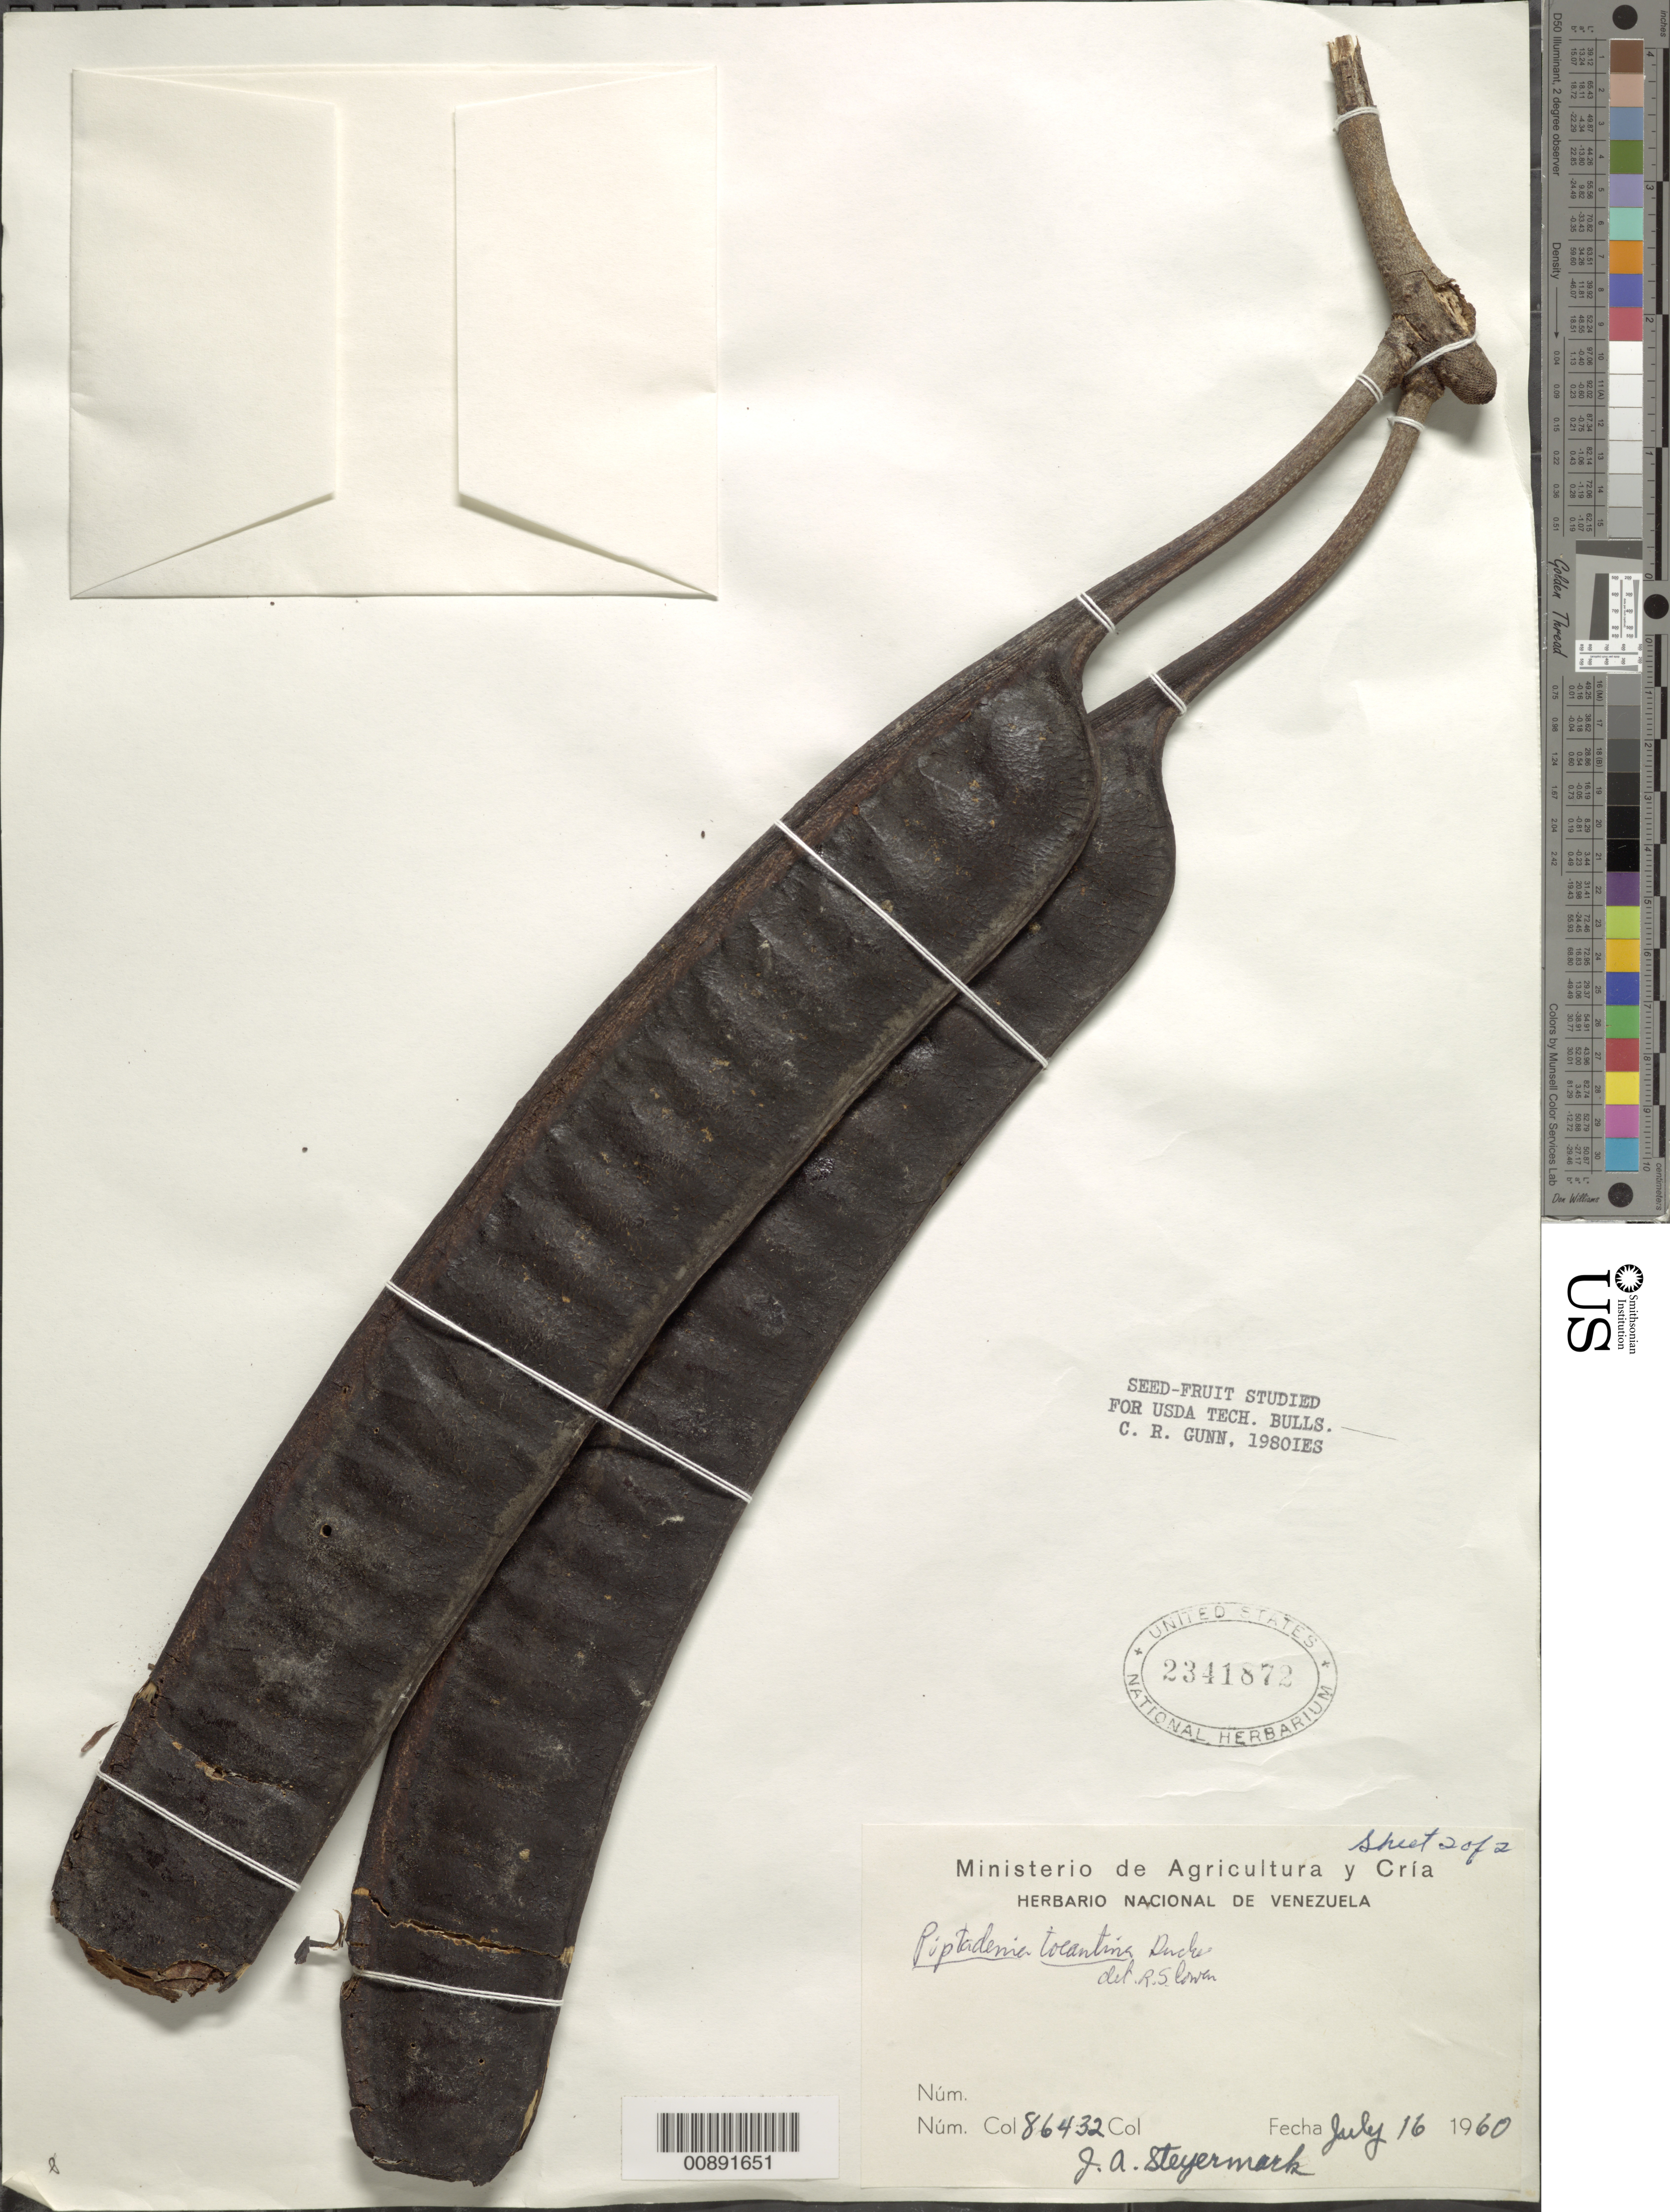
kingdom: Plantae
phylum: Tracheophyta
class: Magnoliopsida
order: Fabales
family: Fabaceae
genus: Parkia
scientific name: Parkia nitida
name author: Miq.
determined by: Hopkins, H. C.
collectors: J. Steyermark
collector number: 86432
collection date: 1960-07-16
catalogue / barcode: US 2341872